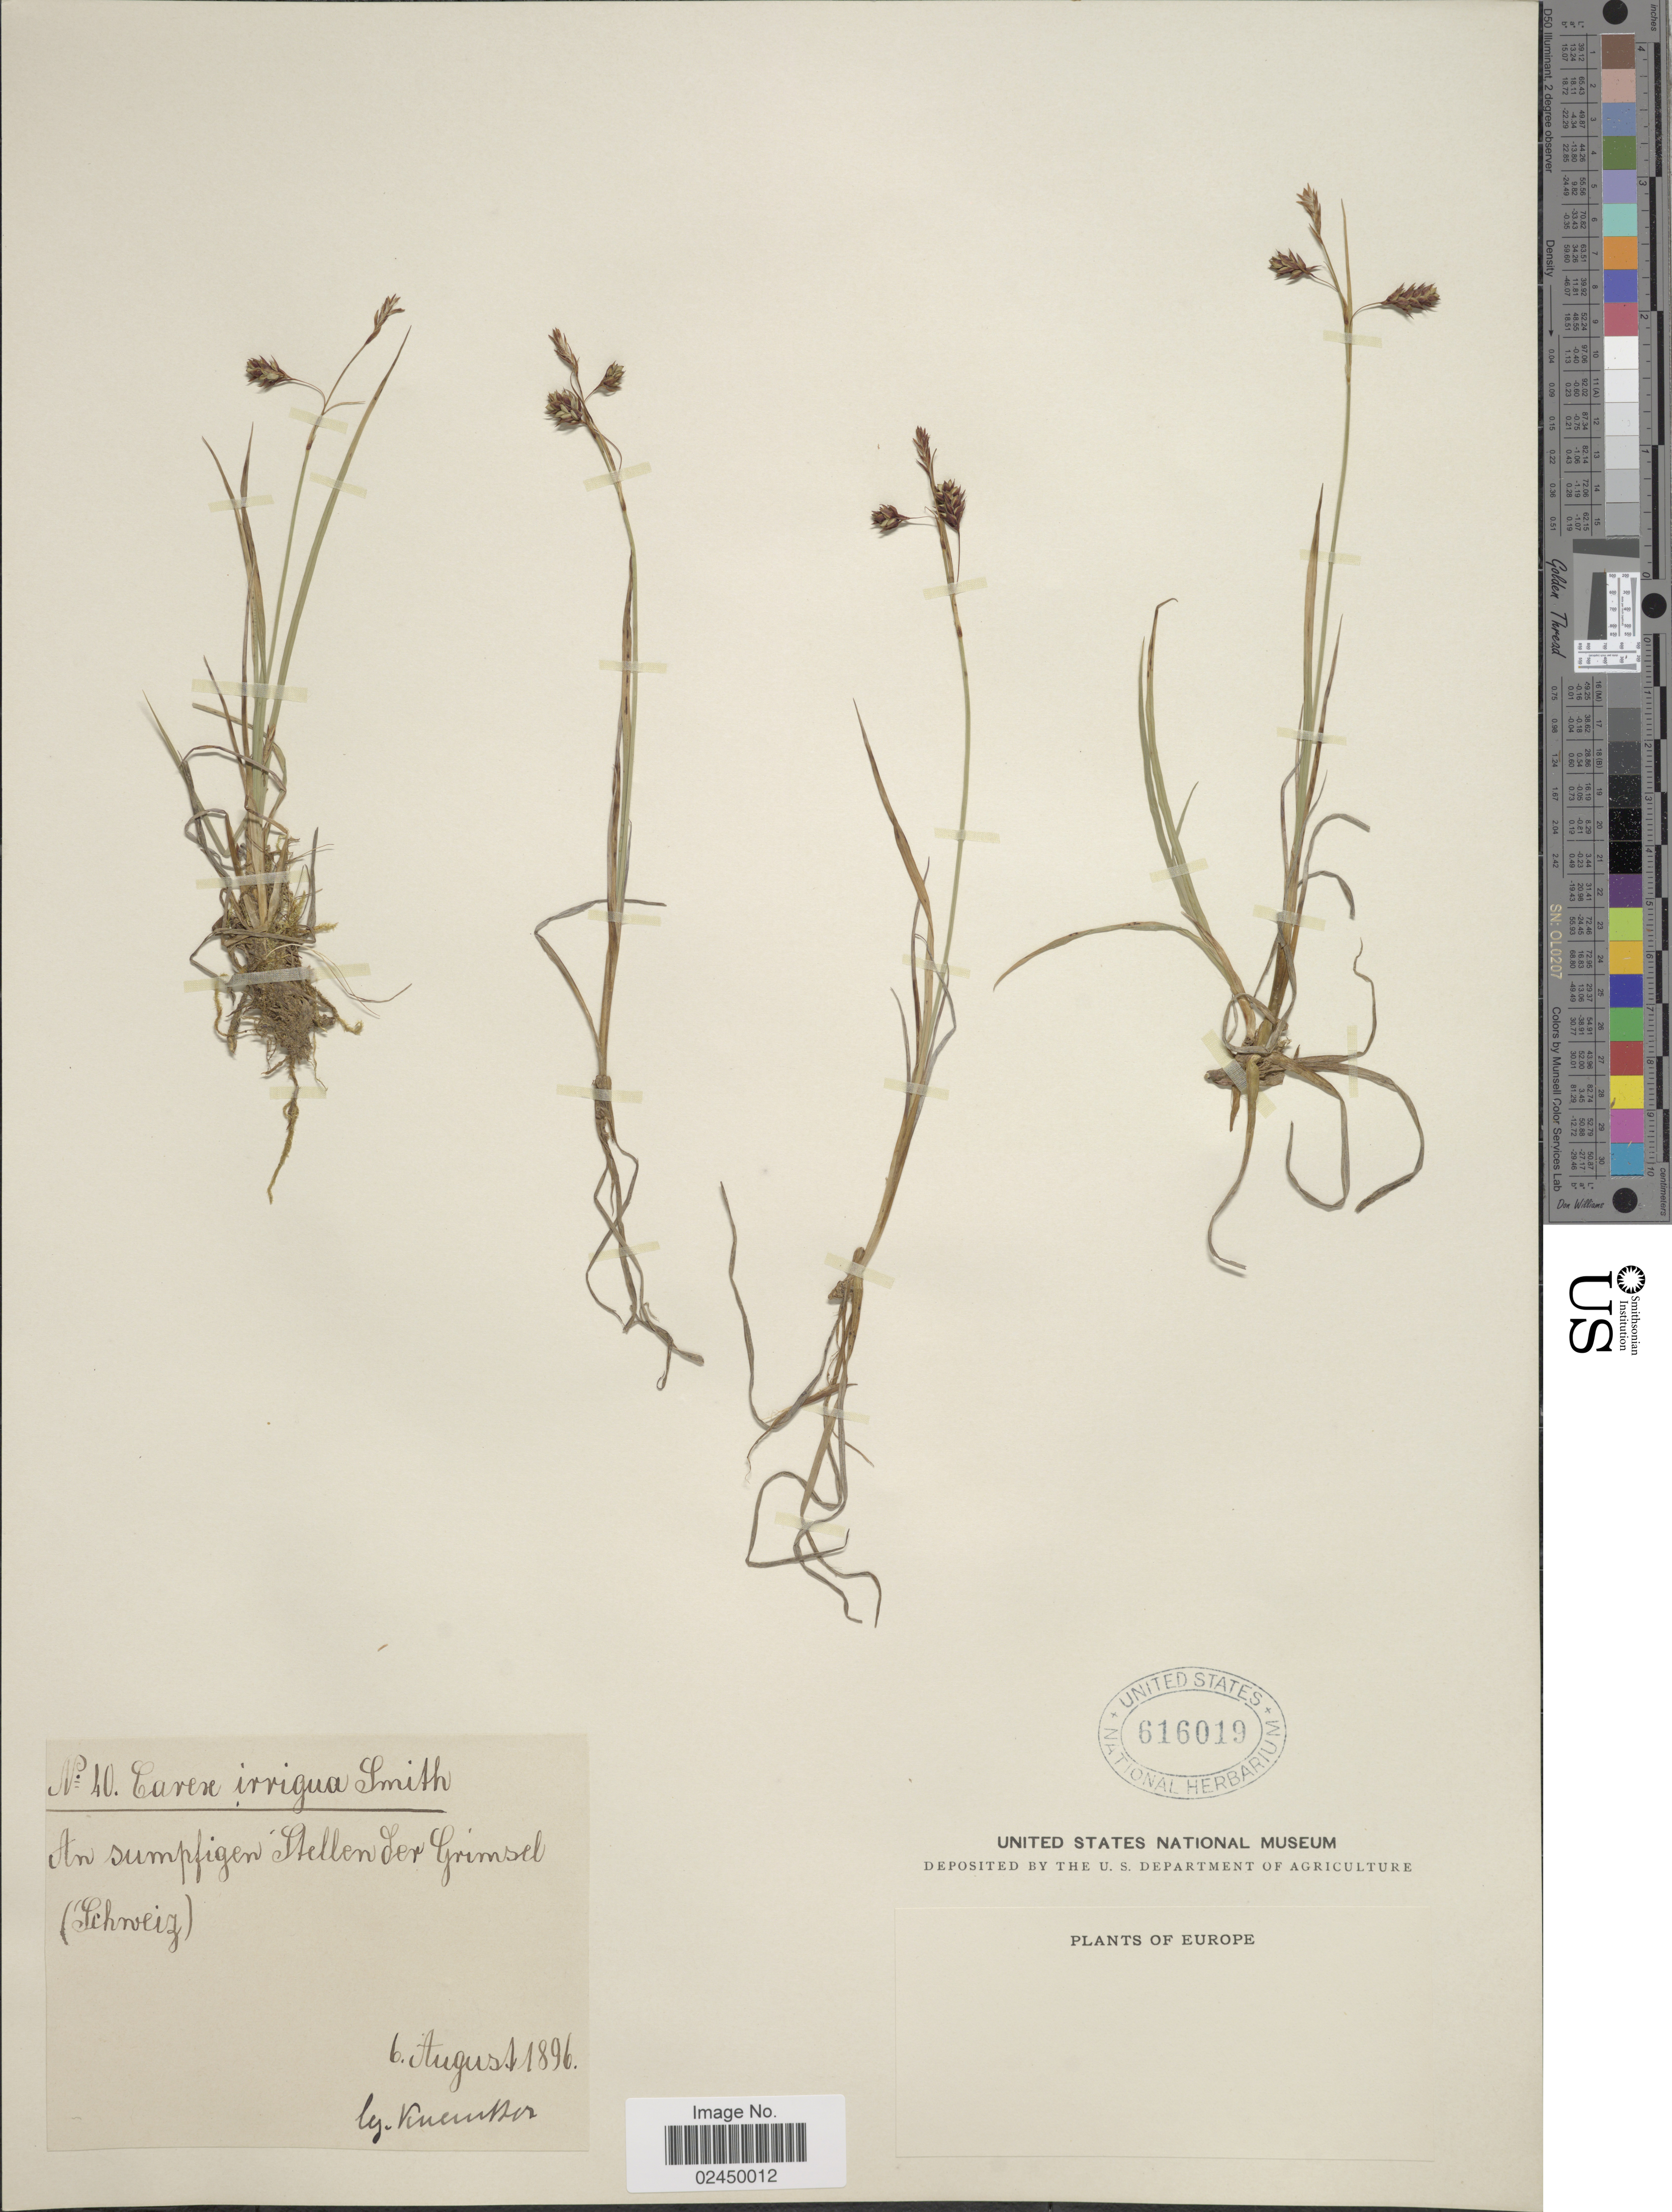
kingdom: Plantae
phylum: Tracheophyta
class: Liliopsida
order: Poales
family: Cyperaceae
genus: Carex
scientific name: Carex irrigua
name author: (Wahlenb.) Sm. ex Hoppe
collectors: J. Kneucker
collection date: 1896-08-06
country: Switzerland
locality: An sumpfigen Stellen Ser Grimsel (Schweiz)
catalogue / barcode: US 616019